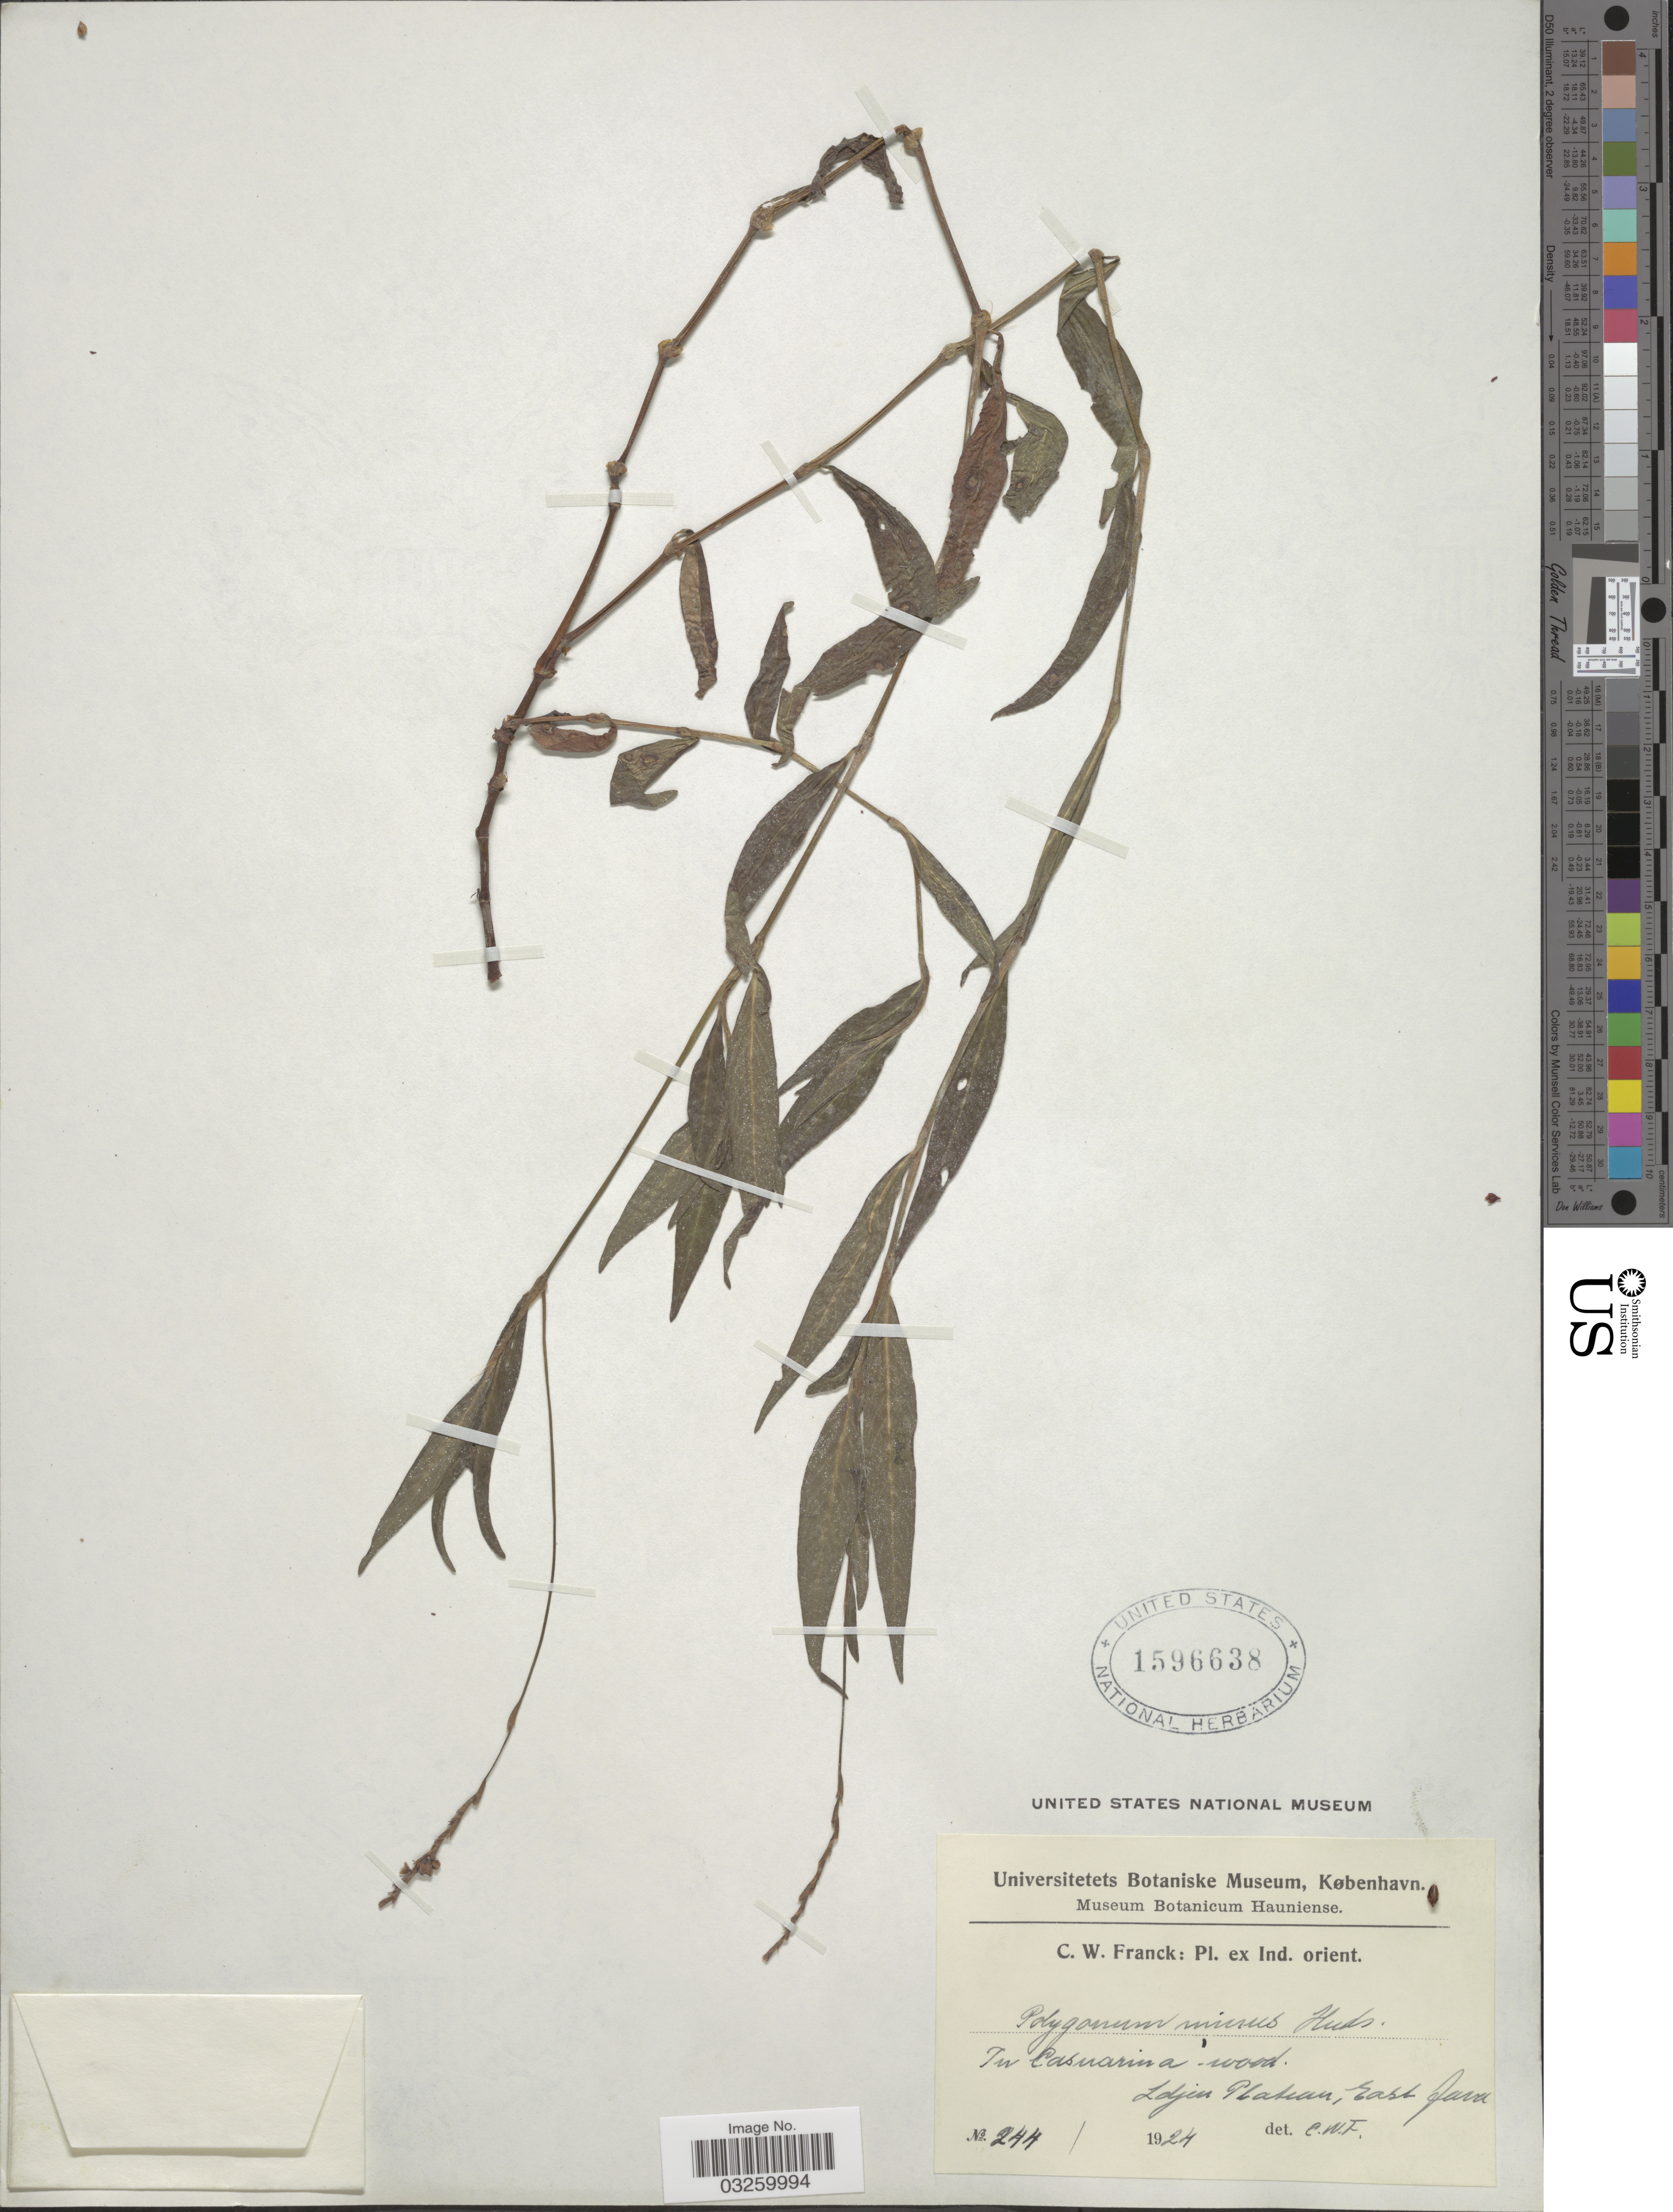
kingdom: Plantae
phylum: Tracheophyta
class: Magnoliopsida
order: Caryophyllales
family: Polygonaceae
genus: Persicaria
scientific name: Persicaria minor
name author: (Huds.) Opiz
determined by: Wagner, W. L., (BOT), Smithsonian Institution - National Museum of Natural History (UNITED STATES)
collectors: C. Franck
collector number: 244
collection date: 1924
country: Indonesia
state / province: Java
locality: Ind. orient. Idjen Plateau, East Java.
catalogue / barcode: US 1596638